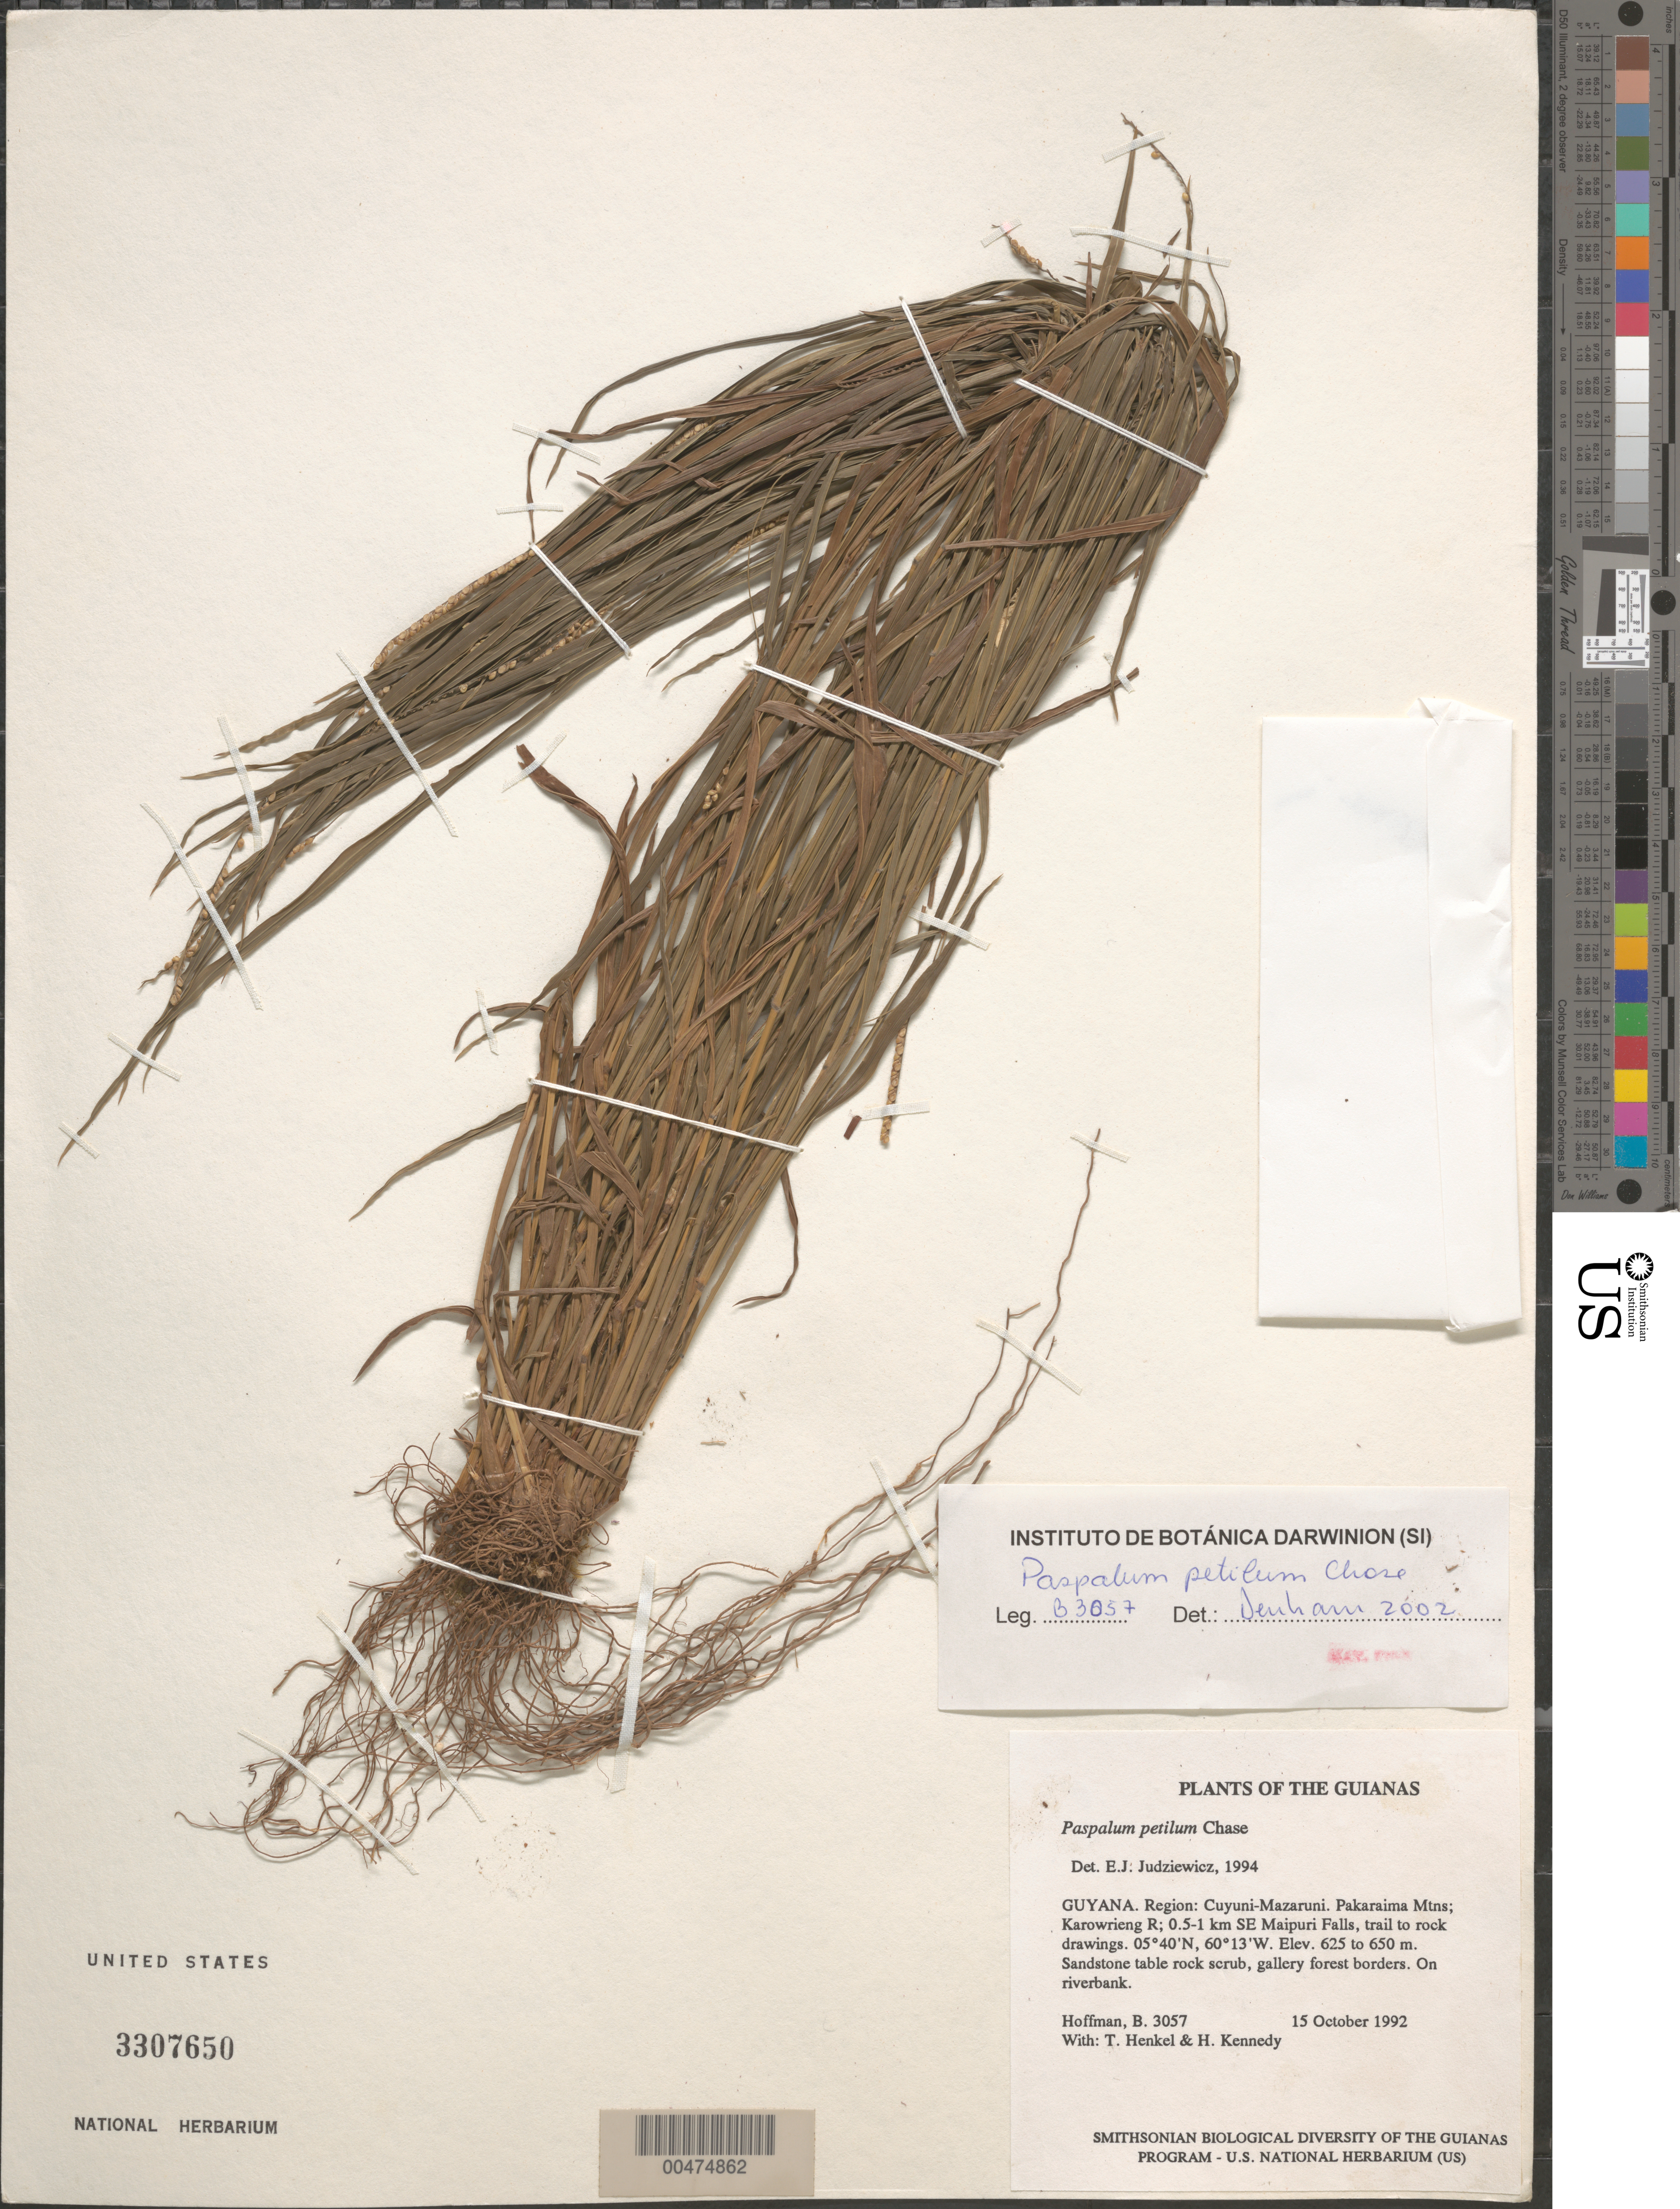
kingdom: Plantae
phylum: Tracheophyta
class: Liliopsida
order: Poales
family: Poaceae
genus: Paspalum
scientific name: Paspalum petilum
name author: Chase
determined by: Judziewicz, E. J.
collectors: B. Hoffman, T. Henkel & H. Kennedy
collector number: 3057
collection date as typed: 15 October 1992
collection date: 1992-10-15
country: Guyana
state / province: Cuyuni-Mazaruni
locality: Pakaraima Mountains; Karowrieng River; 0.5-1 km SE of Maipuri Falls, trail to rock drawings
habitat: Sandstone table rock scrub, gallery forest borders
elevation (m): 625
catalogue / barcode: US 3307650